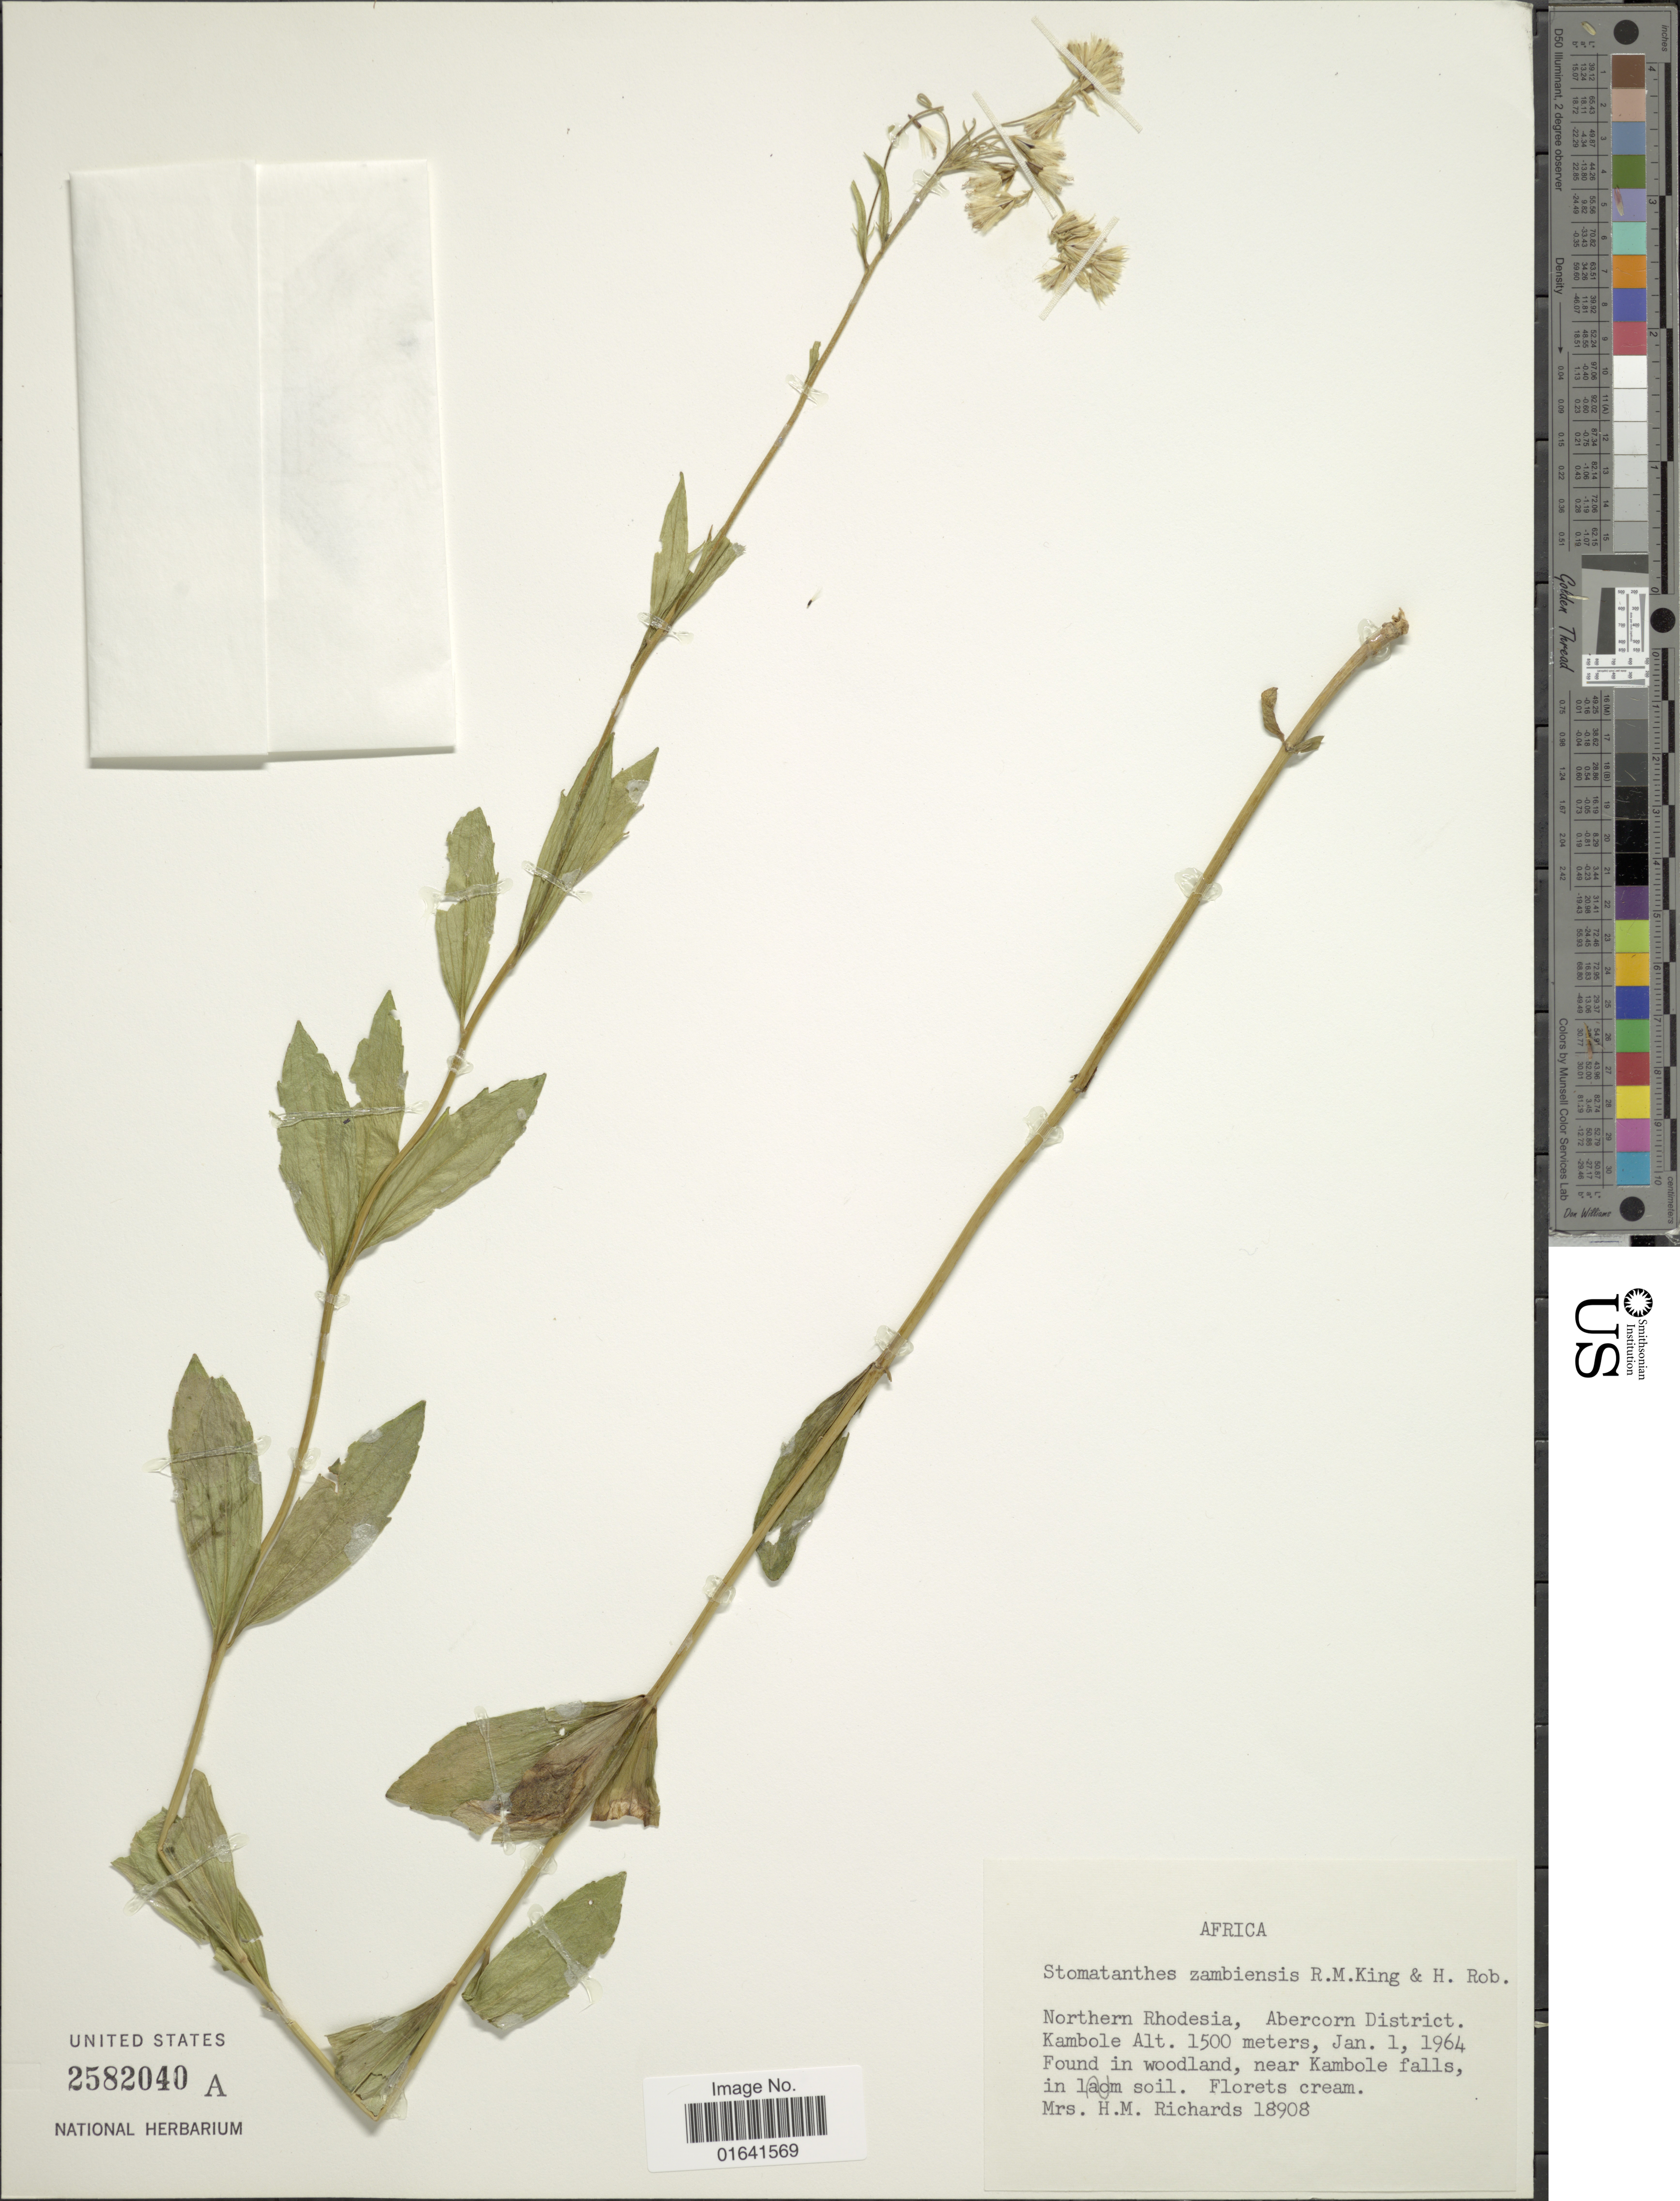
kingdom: Plantae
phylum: Tracheophyta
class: Magnoliopsida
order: Asterales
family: Asteraceae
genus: Stomatanthes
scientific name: Stomatanthes zambiensis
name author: R.M. King & H. Rob.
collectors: H. Richards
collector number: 18908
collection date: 1964-01-01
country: Zambia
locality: Africa, Northern Rhodesia, Abercorn District. Kambole, Found in woodland, near Kambole falls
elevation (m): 1500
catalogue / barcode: US 2582040